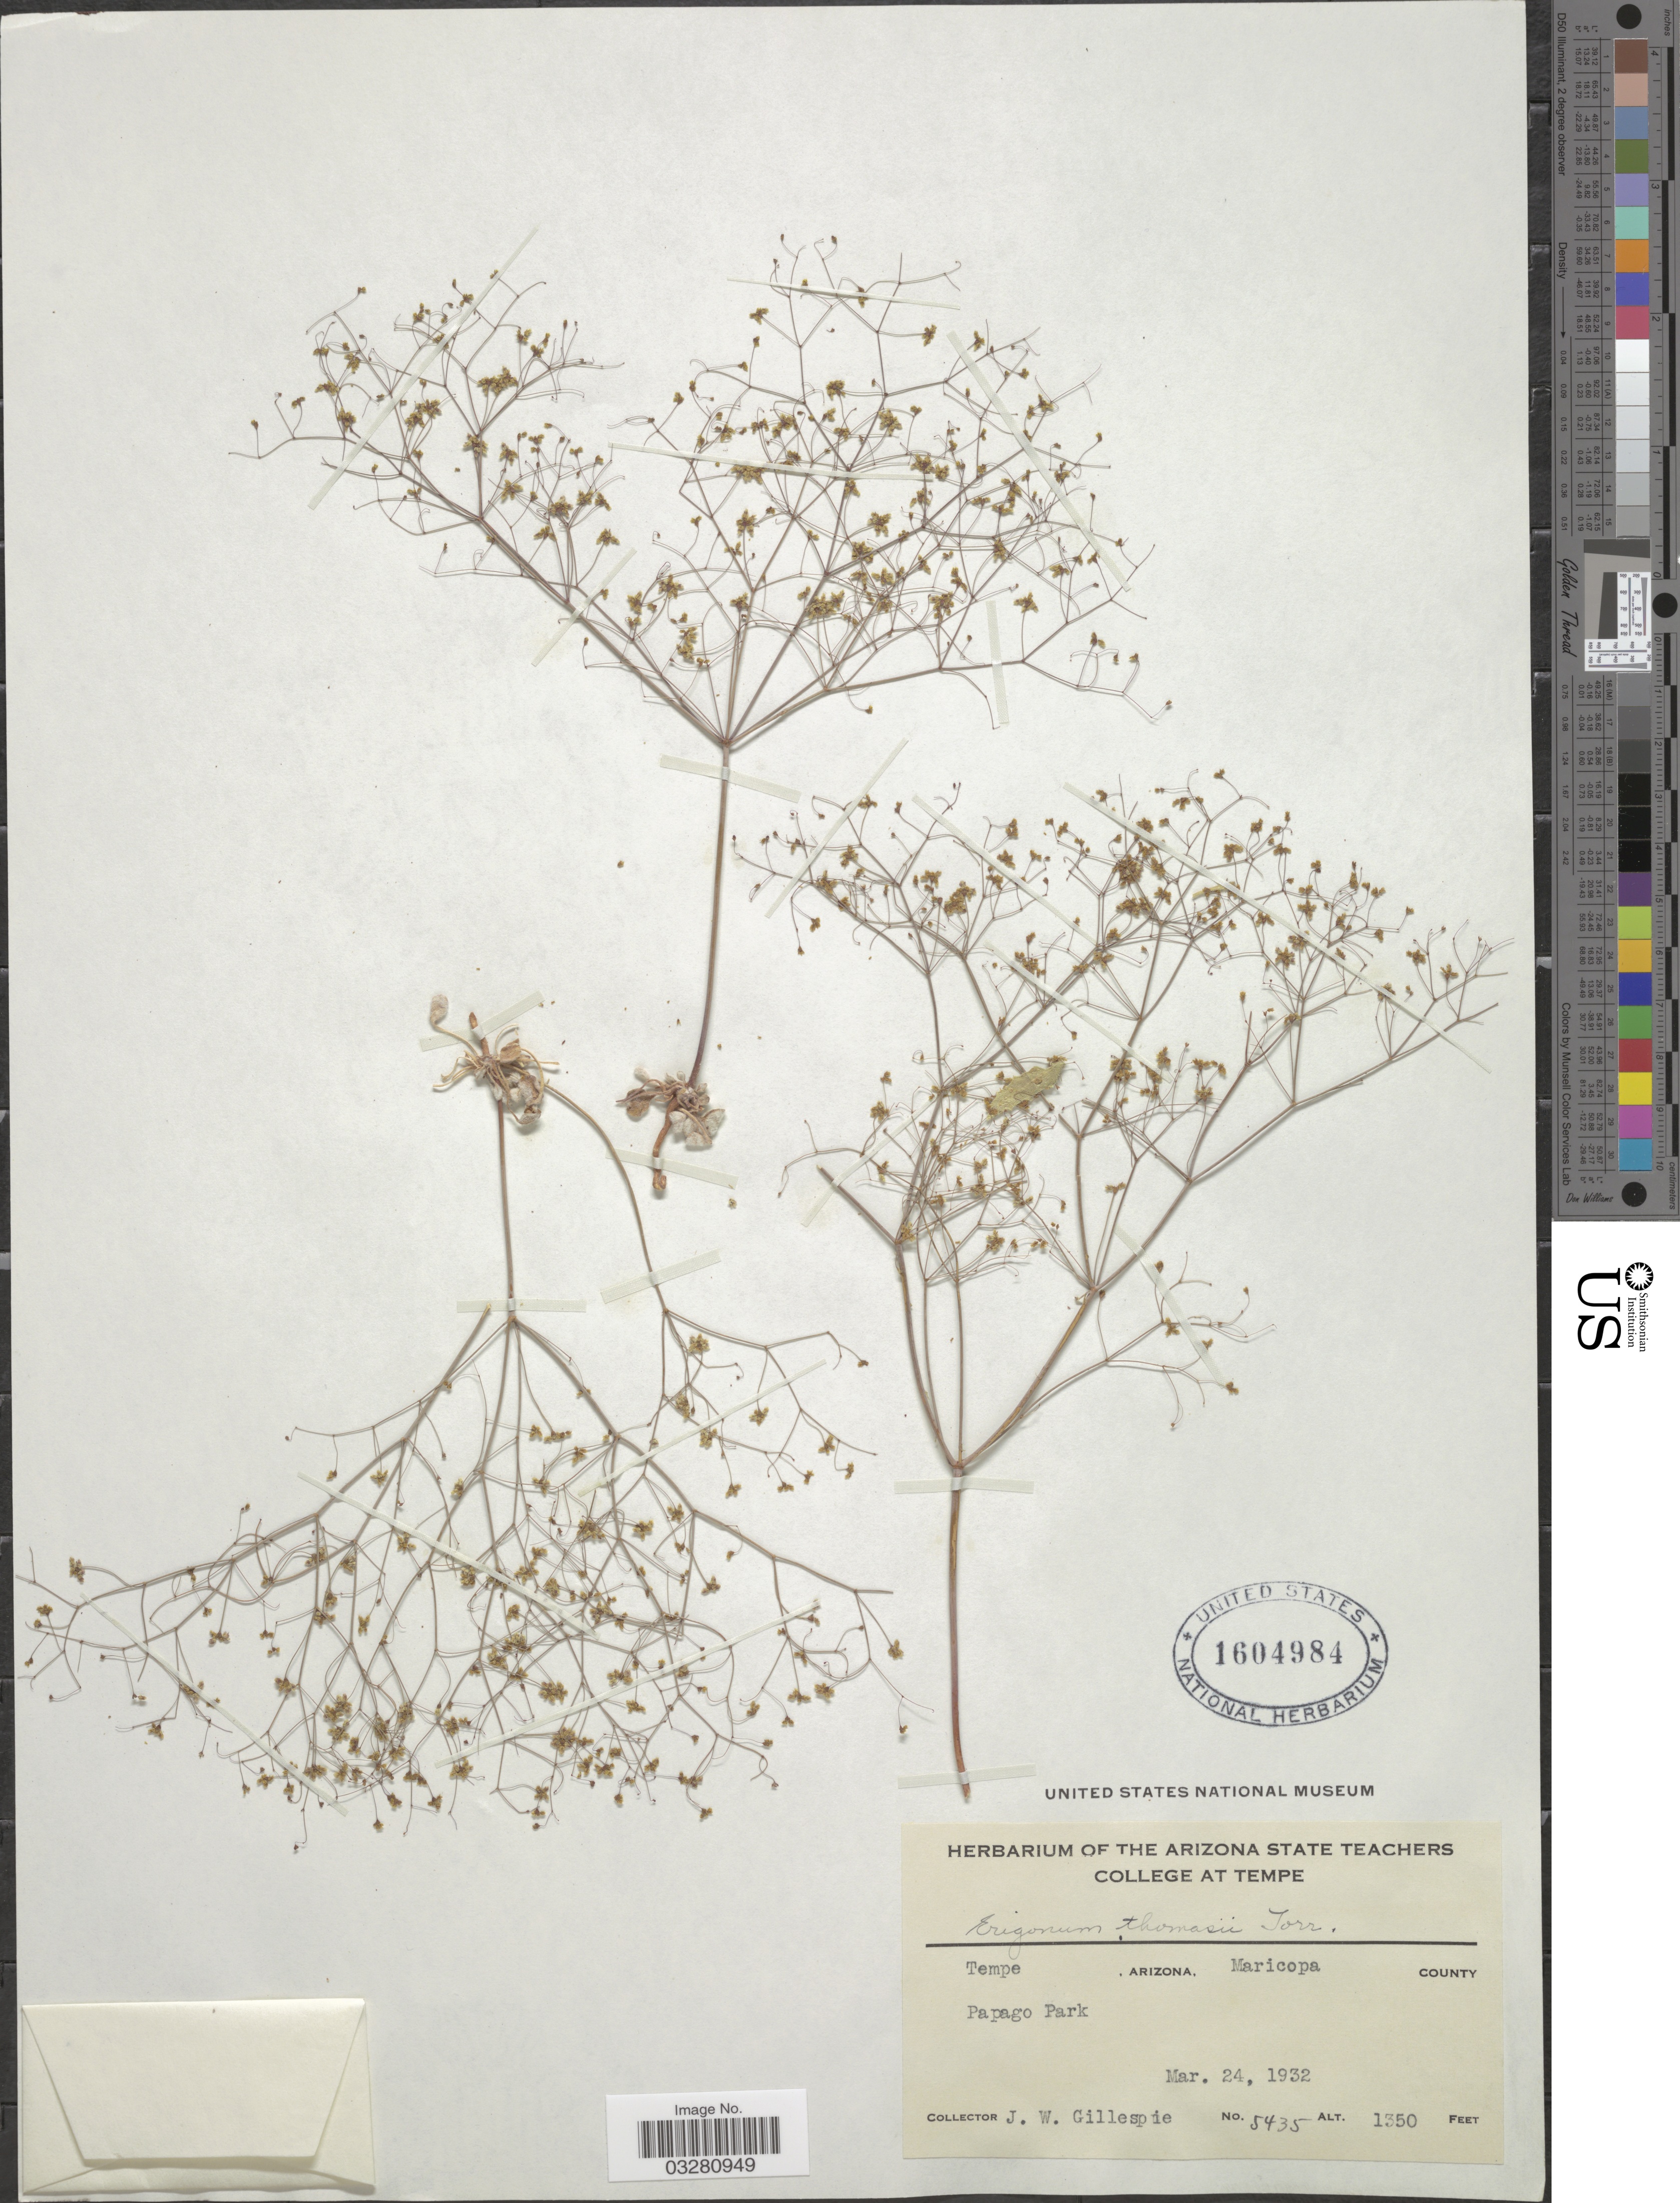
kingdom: Plantae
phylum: Tracheophyta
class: Magnoliopsida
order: Caryophyllales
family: Polygonaceae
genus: Eriogonum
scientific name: Eriogonum thomasii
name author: Torr.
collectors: J. W. Gillespie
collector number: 5435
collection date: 1932-03-24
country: United States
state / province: Arizona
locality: Tempe. Maricopa County. Papago Park.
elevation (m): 411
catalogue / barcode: US 1604984